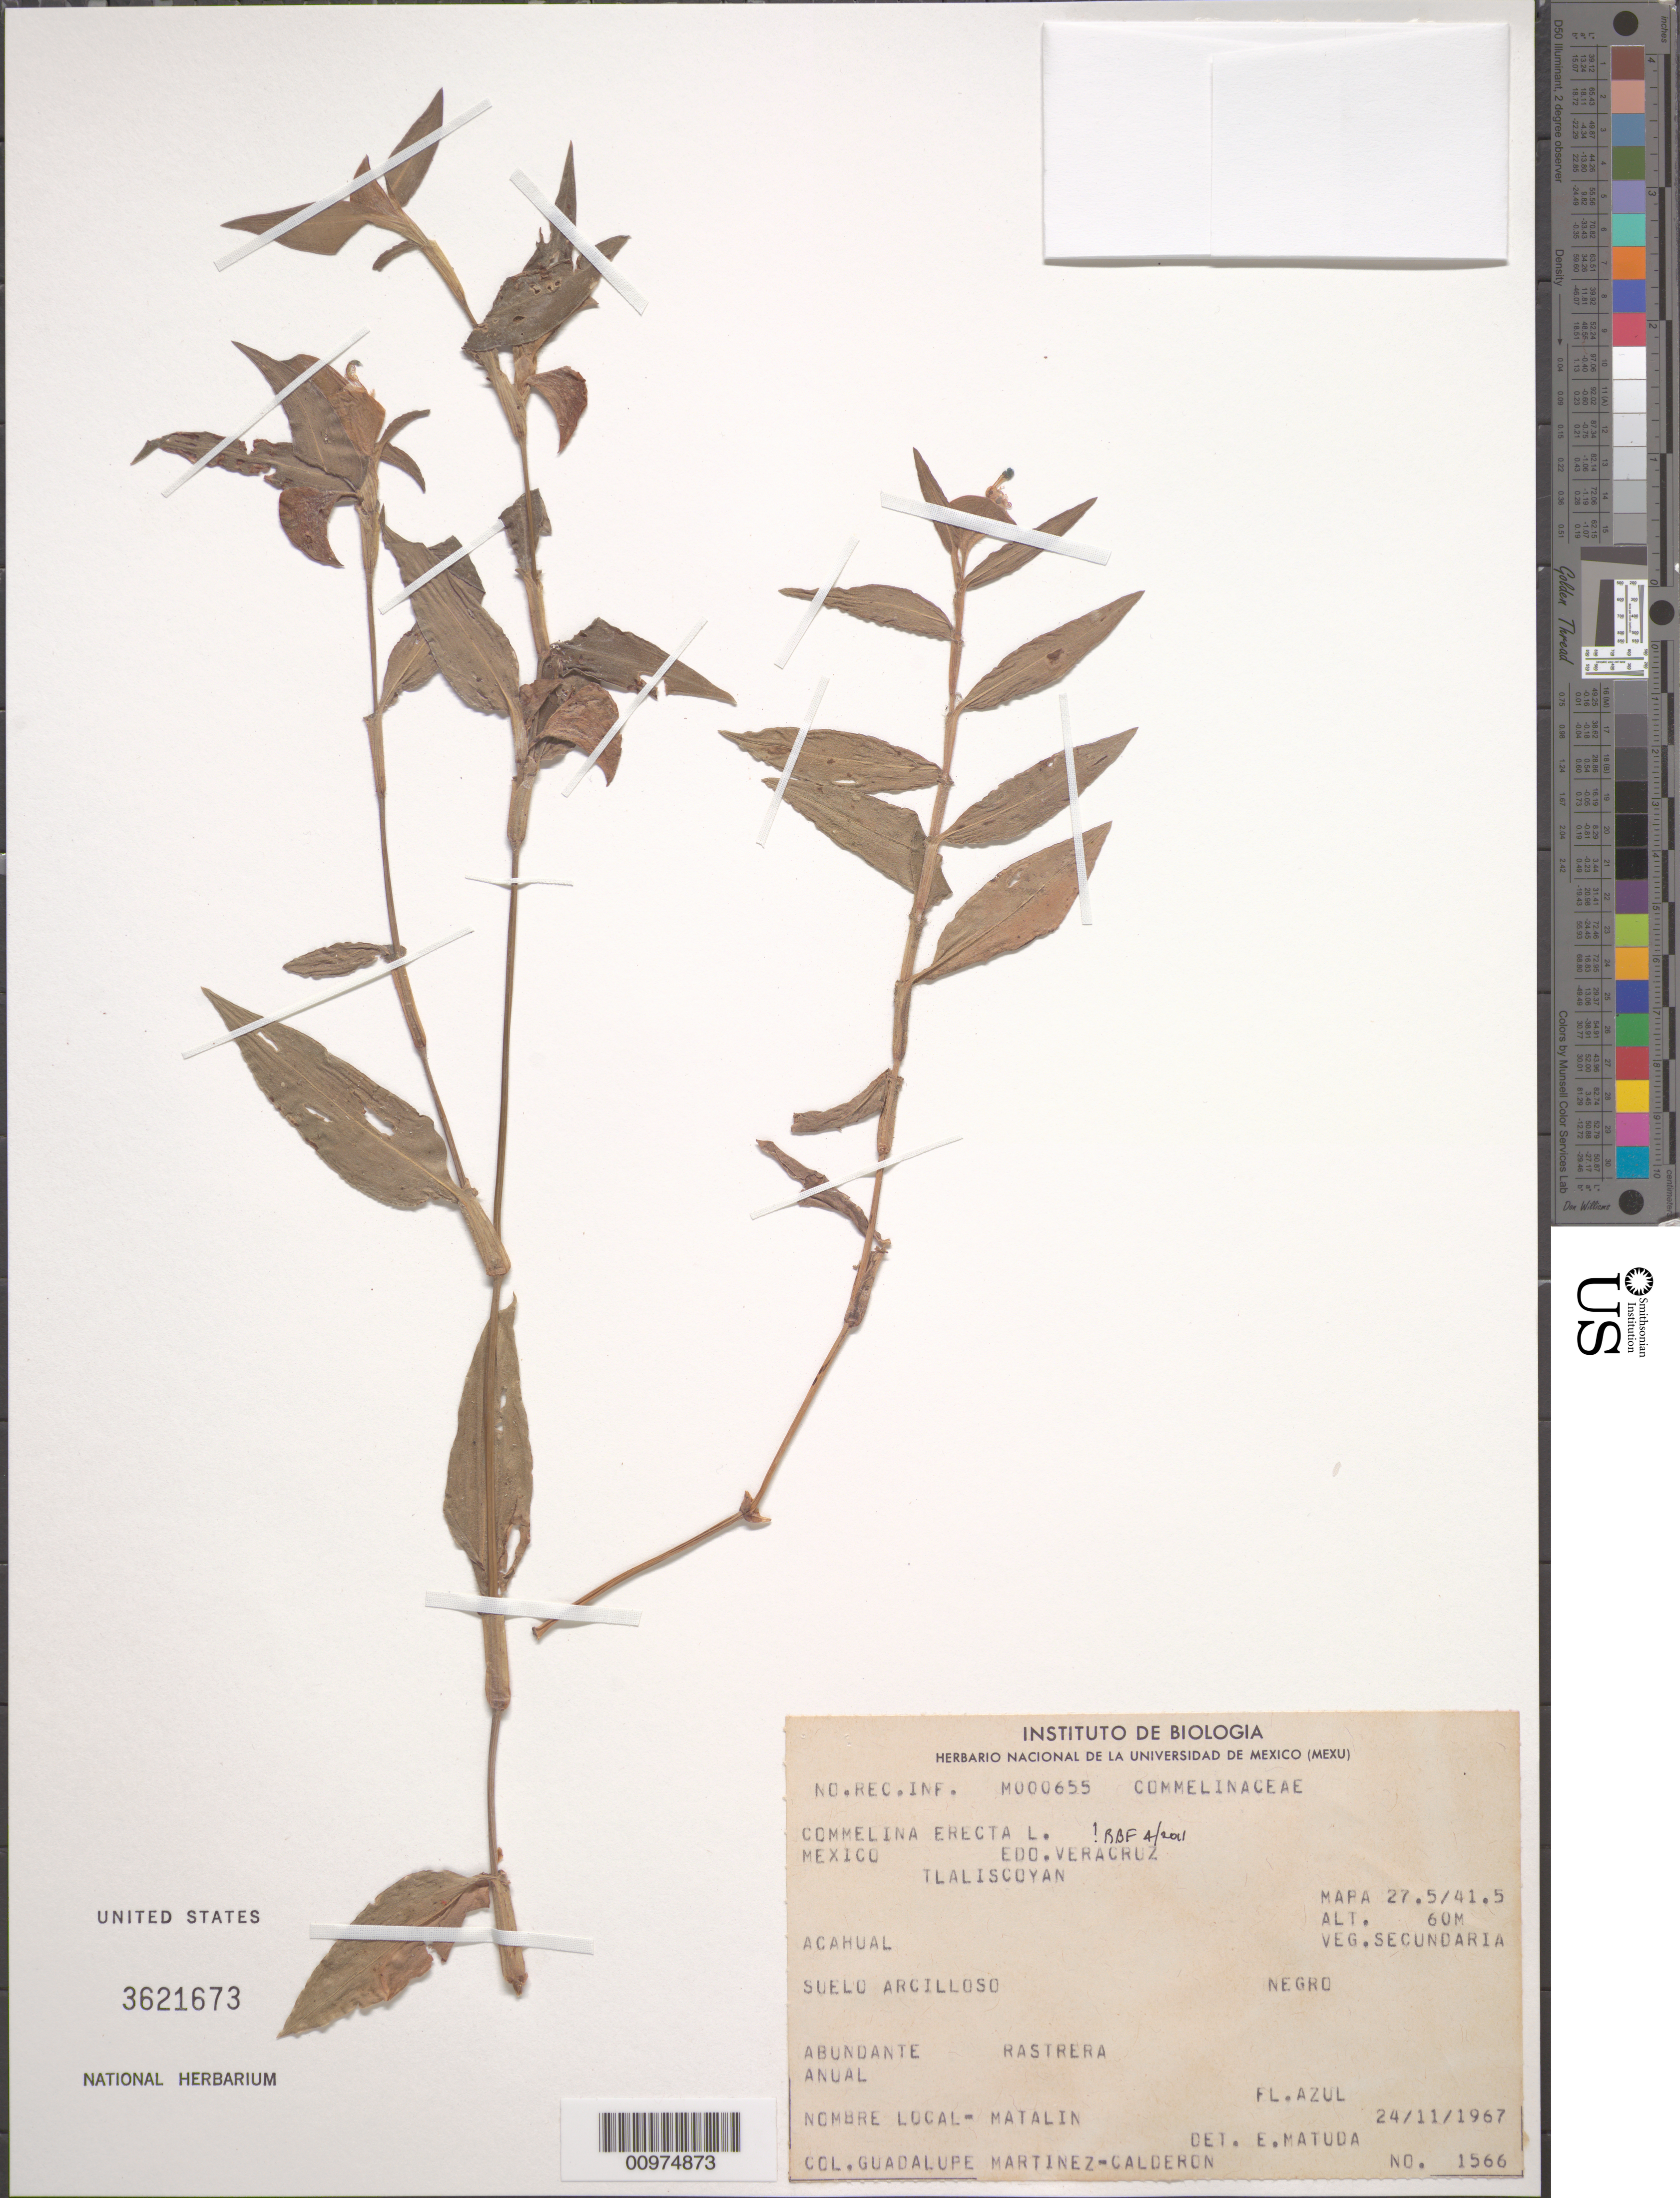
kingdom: Plantae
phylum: Tracheophyta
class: Liliopsida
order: Commelinales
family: Commelinaceae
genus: Commelina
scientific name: Commelina erecta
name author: L.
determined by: Faden, Robert B., (US), Smithsonian Institution - National Museum of Natural History (UNITED STATES)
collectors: G. Martinez-C.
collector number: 1566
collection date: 1967-11-11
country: Mexico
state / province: Veracruz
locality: Edo.Veracruz Tlaliscoyan Acahual Suelo Arcilloso Negro Abundante Rastrera Nombre Local- Matlain Veg. secundaria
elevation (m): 60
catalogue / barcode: US 3621673